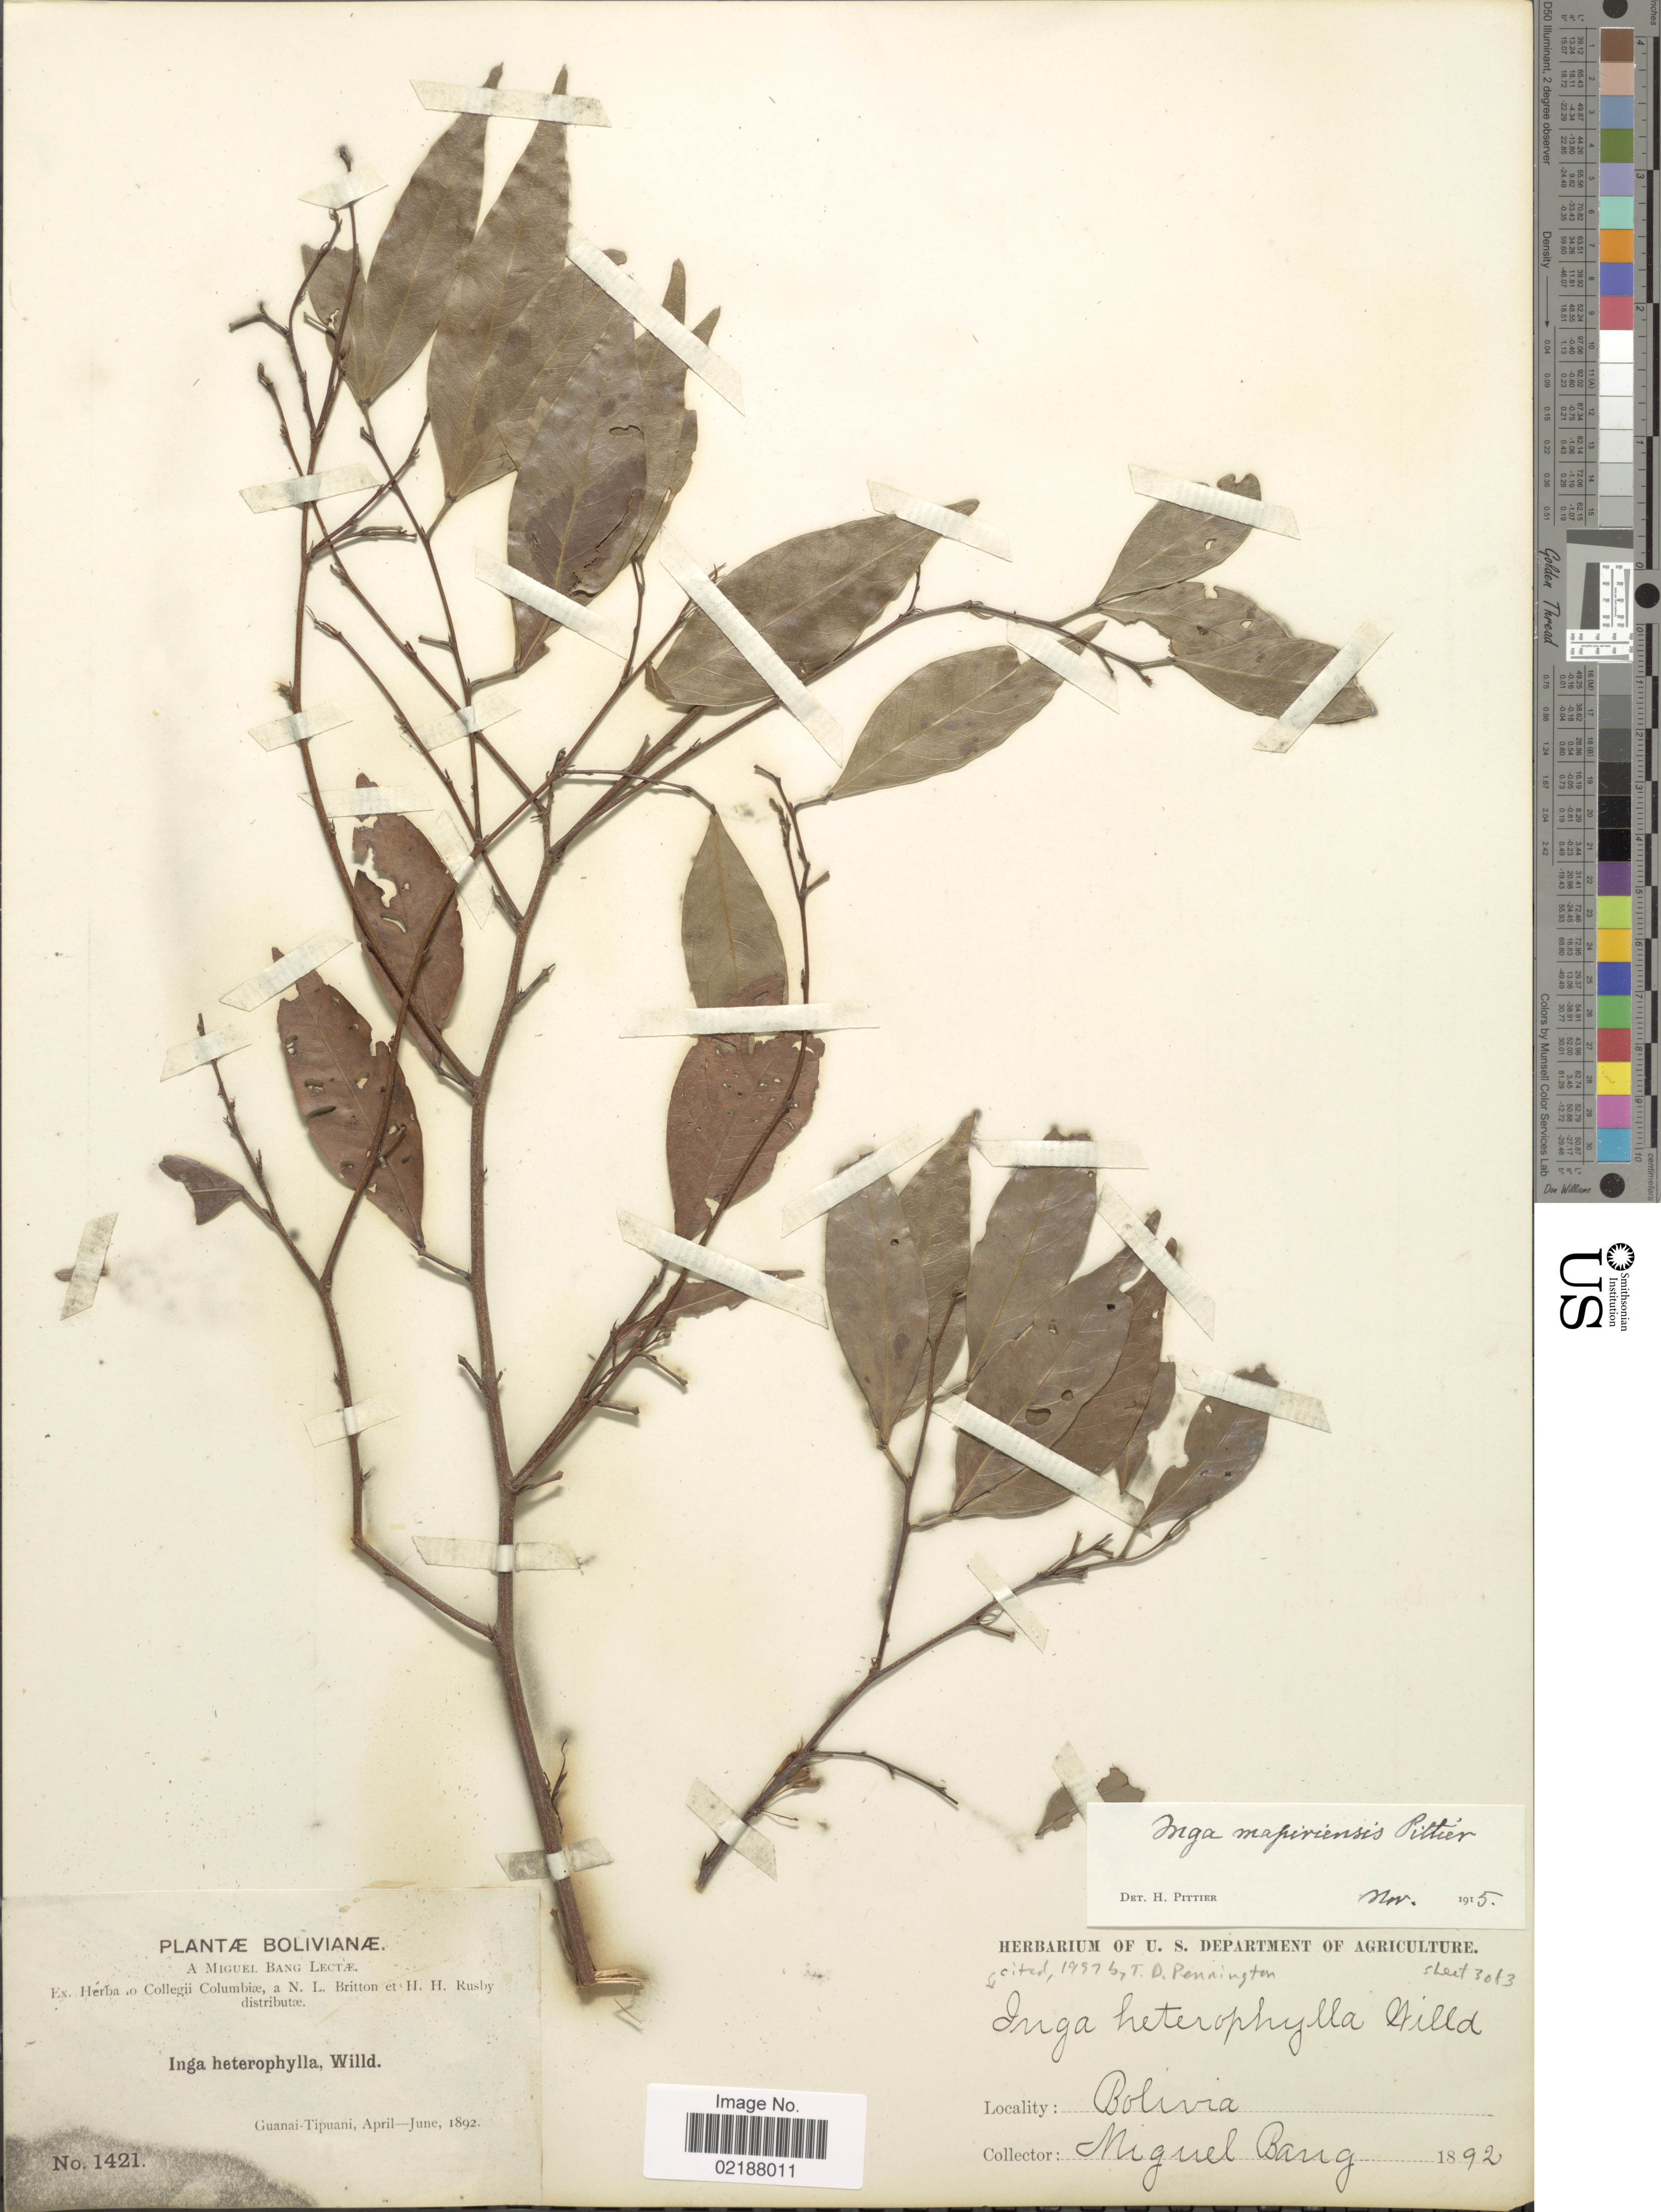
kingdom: Plantae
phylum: Tracheophyta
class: Magnoliopsida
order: Fabales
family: Fabaceae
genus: Inga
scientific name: Inga heterophylla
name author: Willd.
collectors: M. Bang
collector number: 1421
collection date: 1892-04/1892-06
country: Bolivia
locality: Guanai-Tipuani